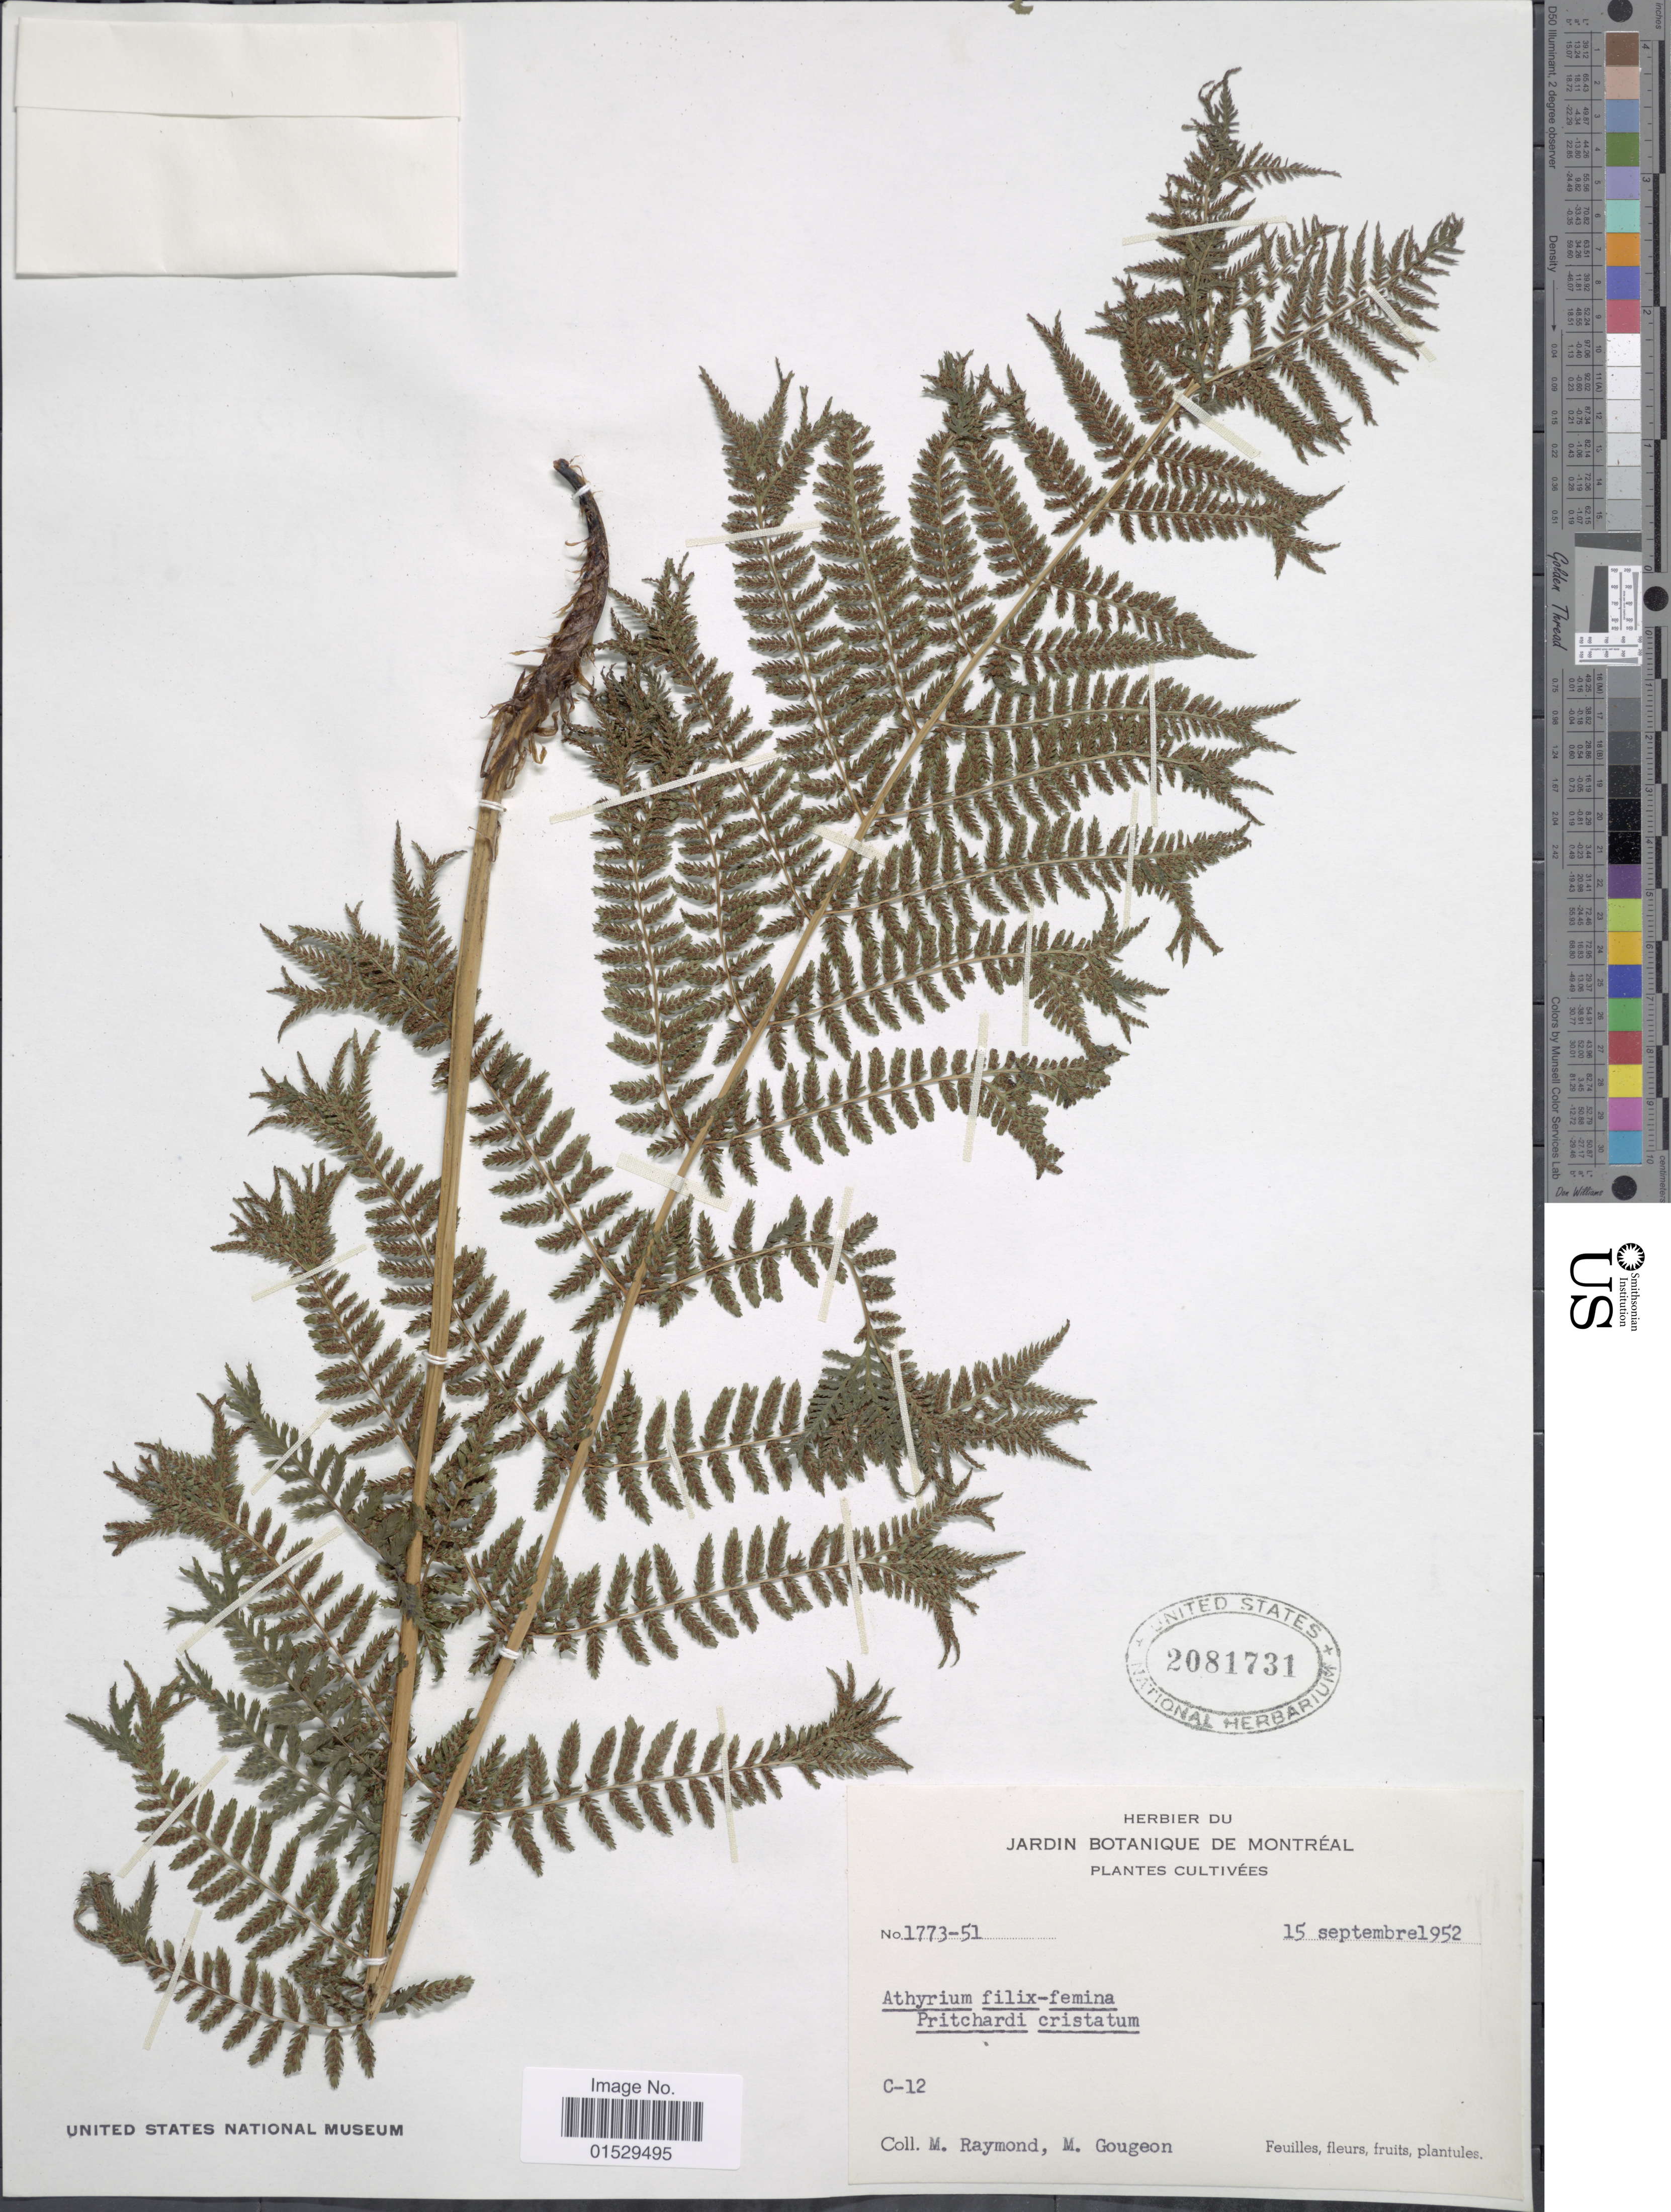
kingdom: Plantae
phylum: Tracheophyta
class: Polypodiopsida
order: Polypodiales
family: Athyriaceae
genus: Athyrium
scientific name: Athyrium filix-femina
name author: (L.) Roth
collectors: M. Raymond & M. Gougeon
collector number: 1773-51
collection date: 1952-09-15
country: Canada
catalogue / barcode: US 2081731